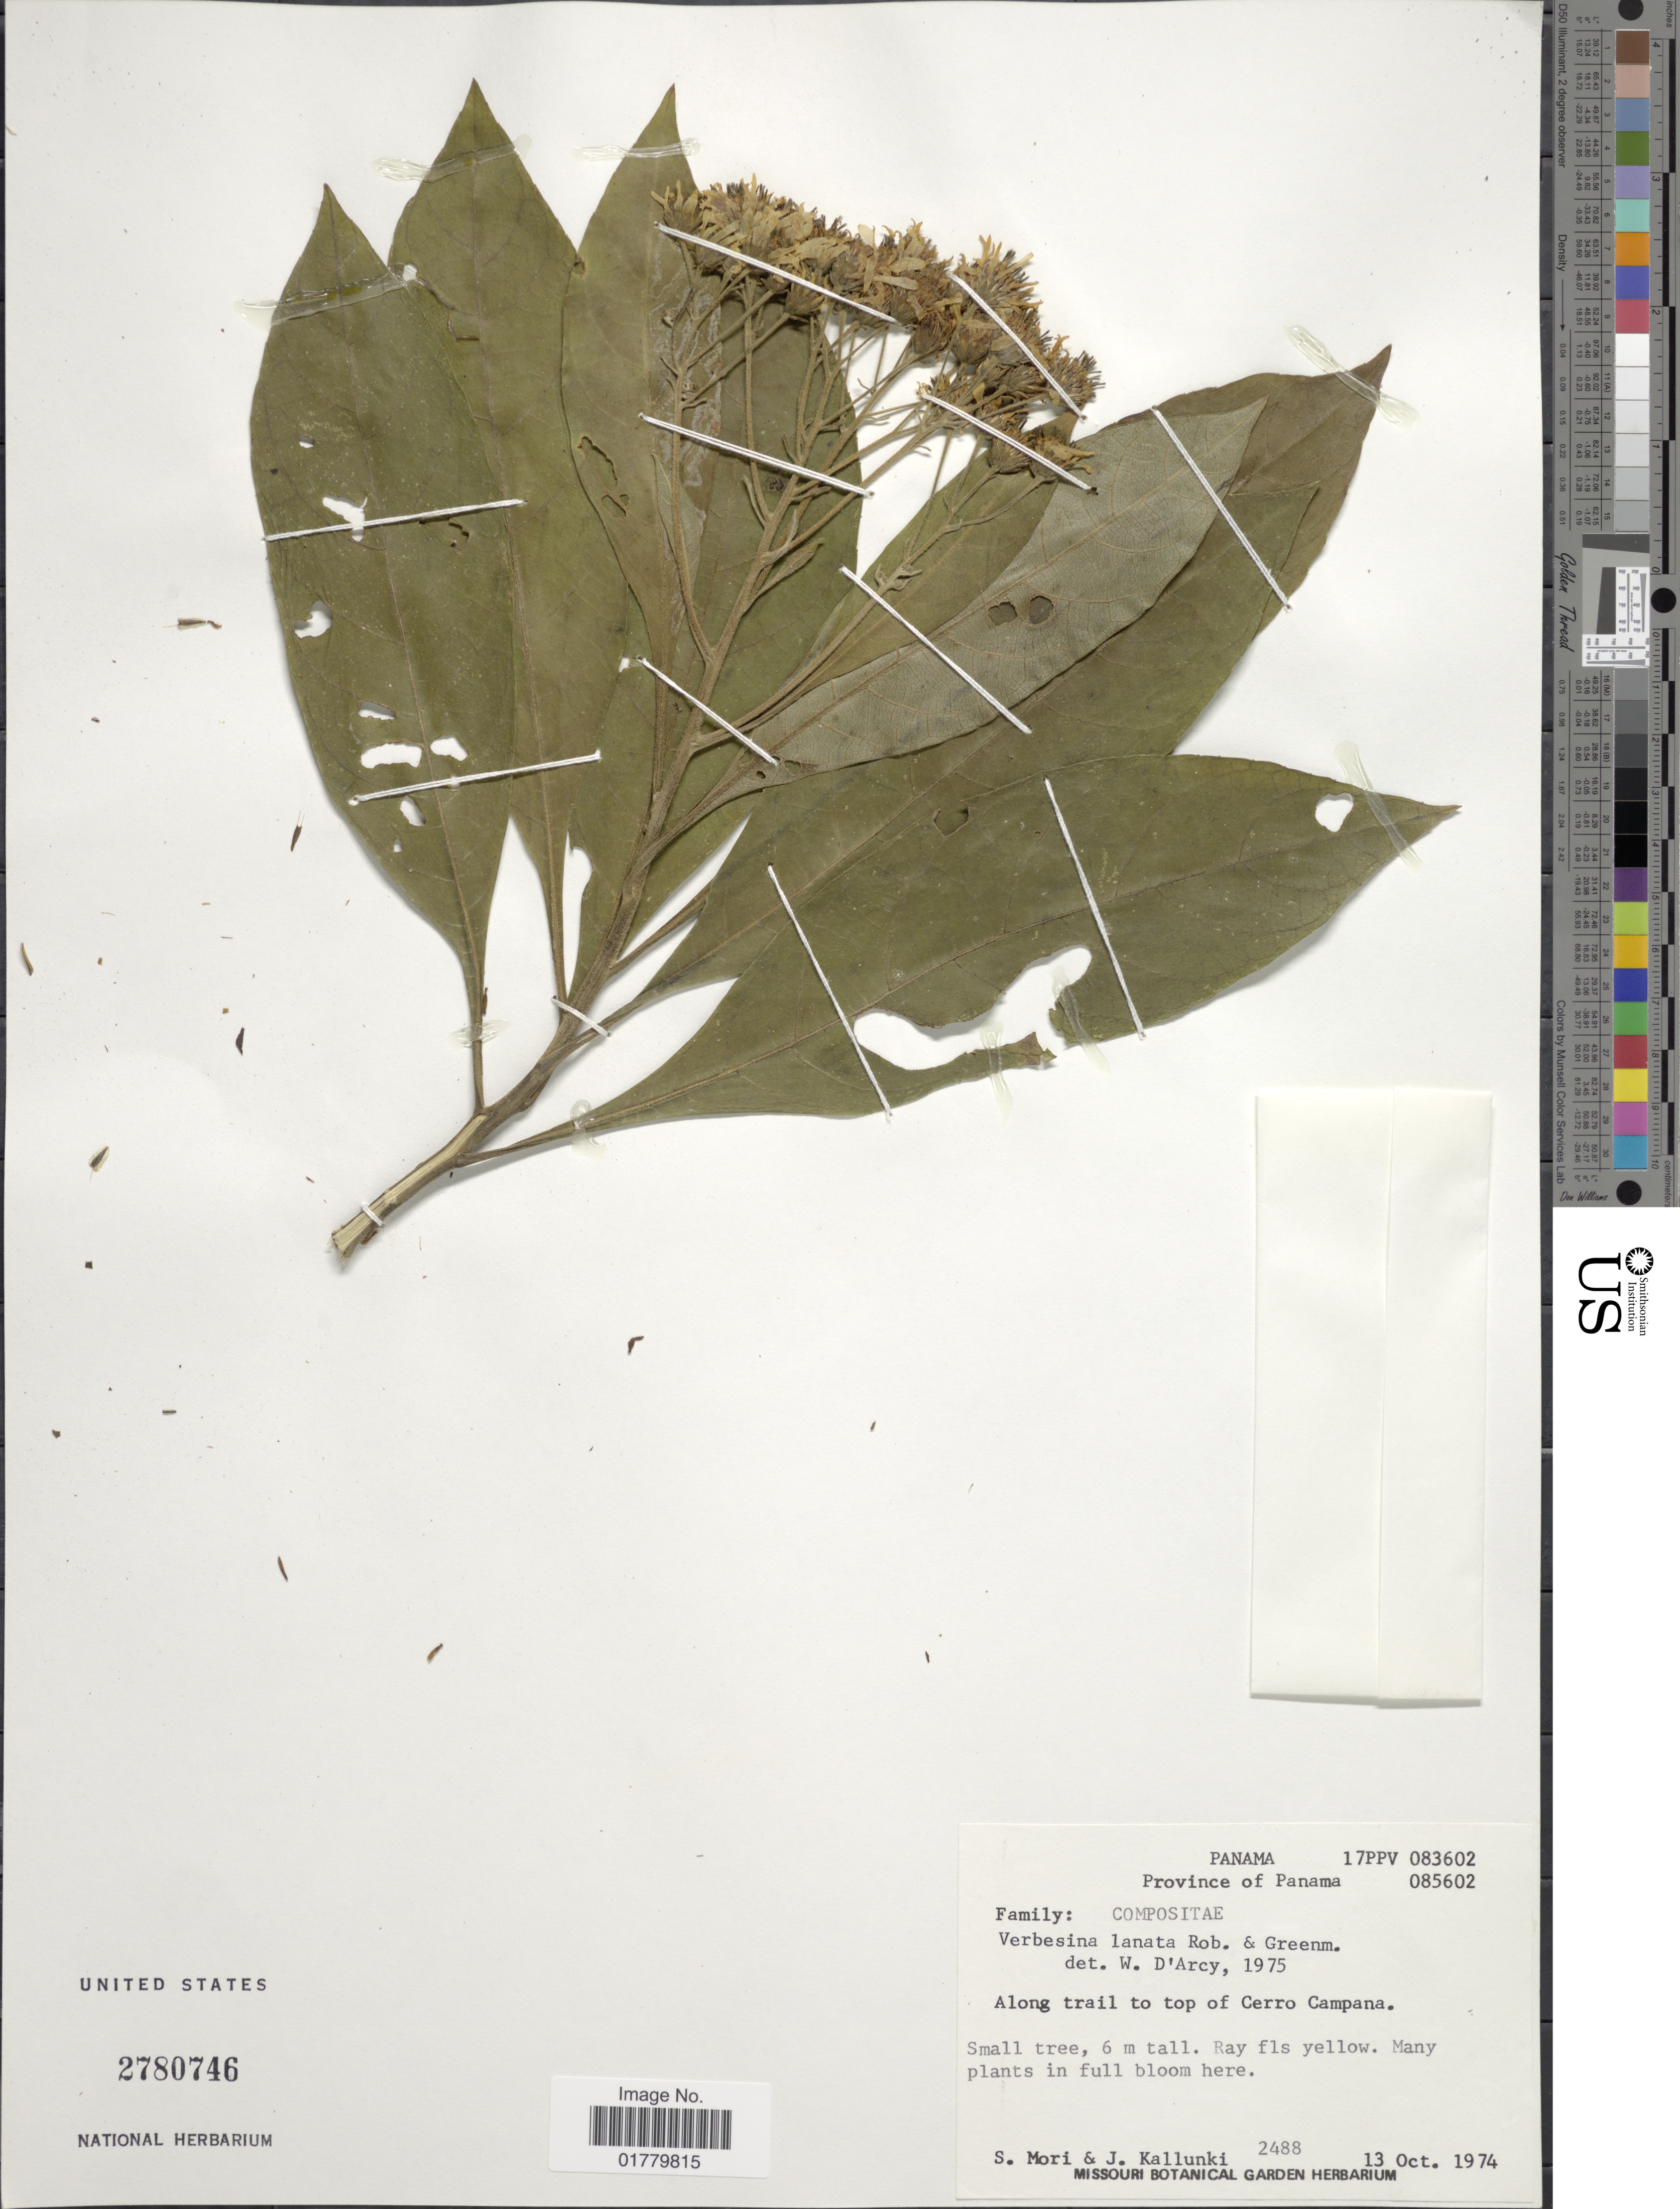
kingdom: Plantae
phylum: Tracheophyta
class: Magnoliopsida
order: Asterales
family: Asteraceae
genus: Verbesina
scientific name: Verbesina lanata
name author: B.L. Rob. & Greenm.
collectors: S. Mori & J. Kallunki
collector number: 2488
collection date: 1974-10-13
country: Panama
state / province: Panamá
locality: Province of Panama. Along trail to top of Cerro Campana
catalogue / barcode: US 2780746